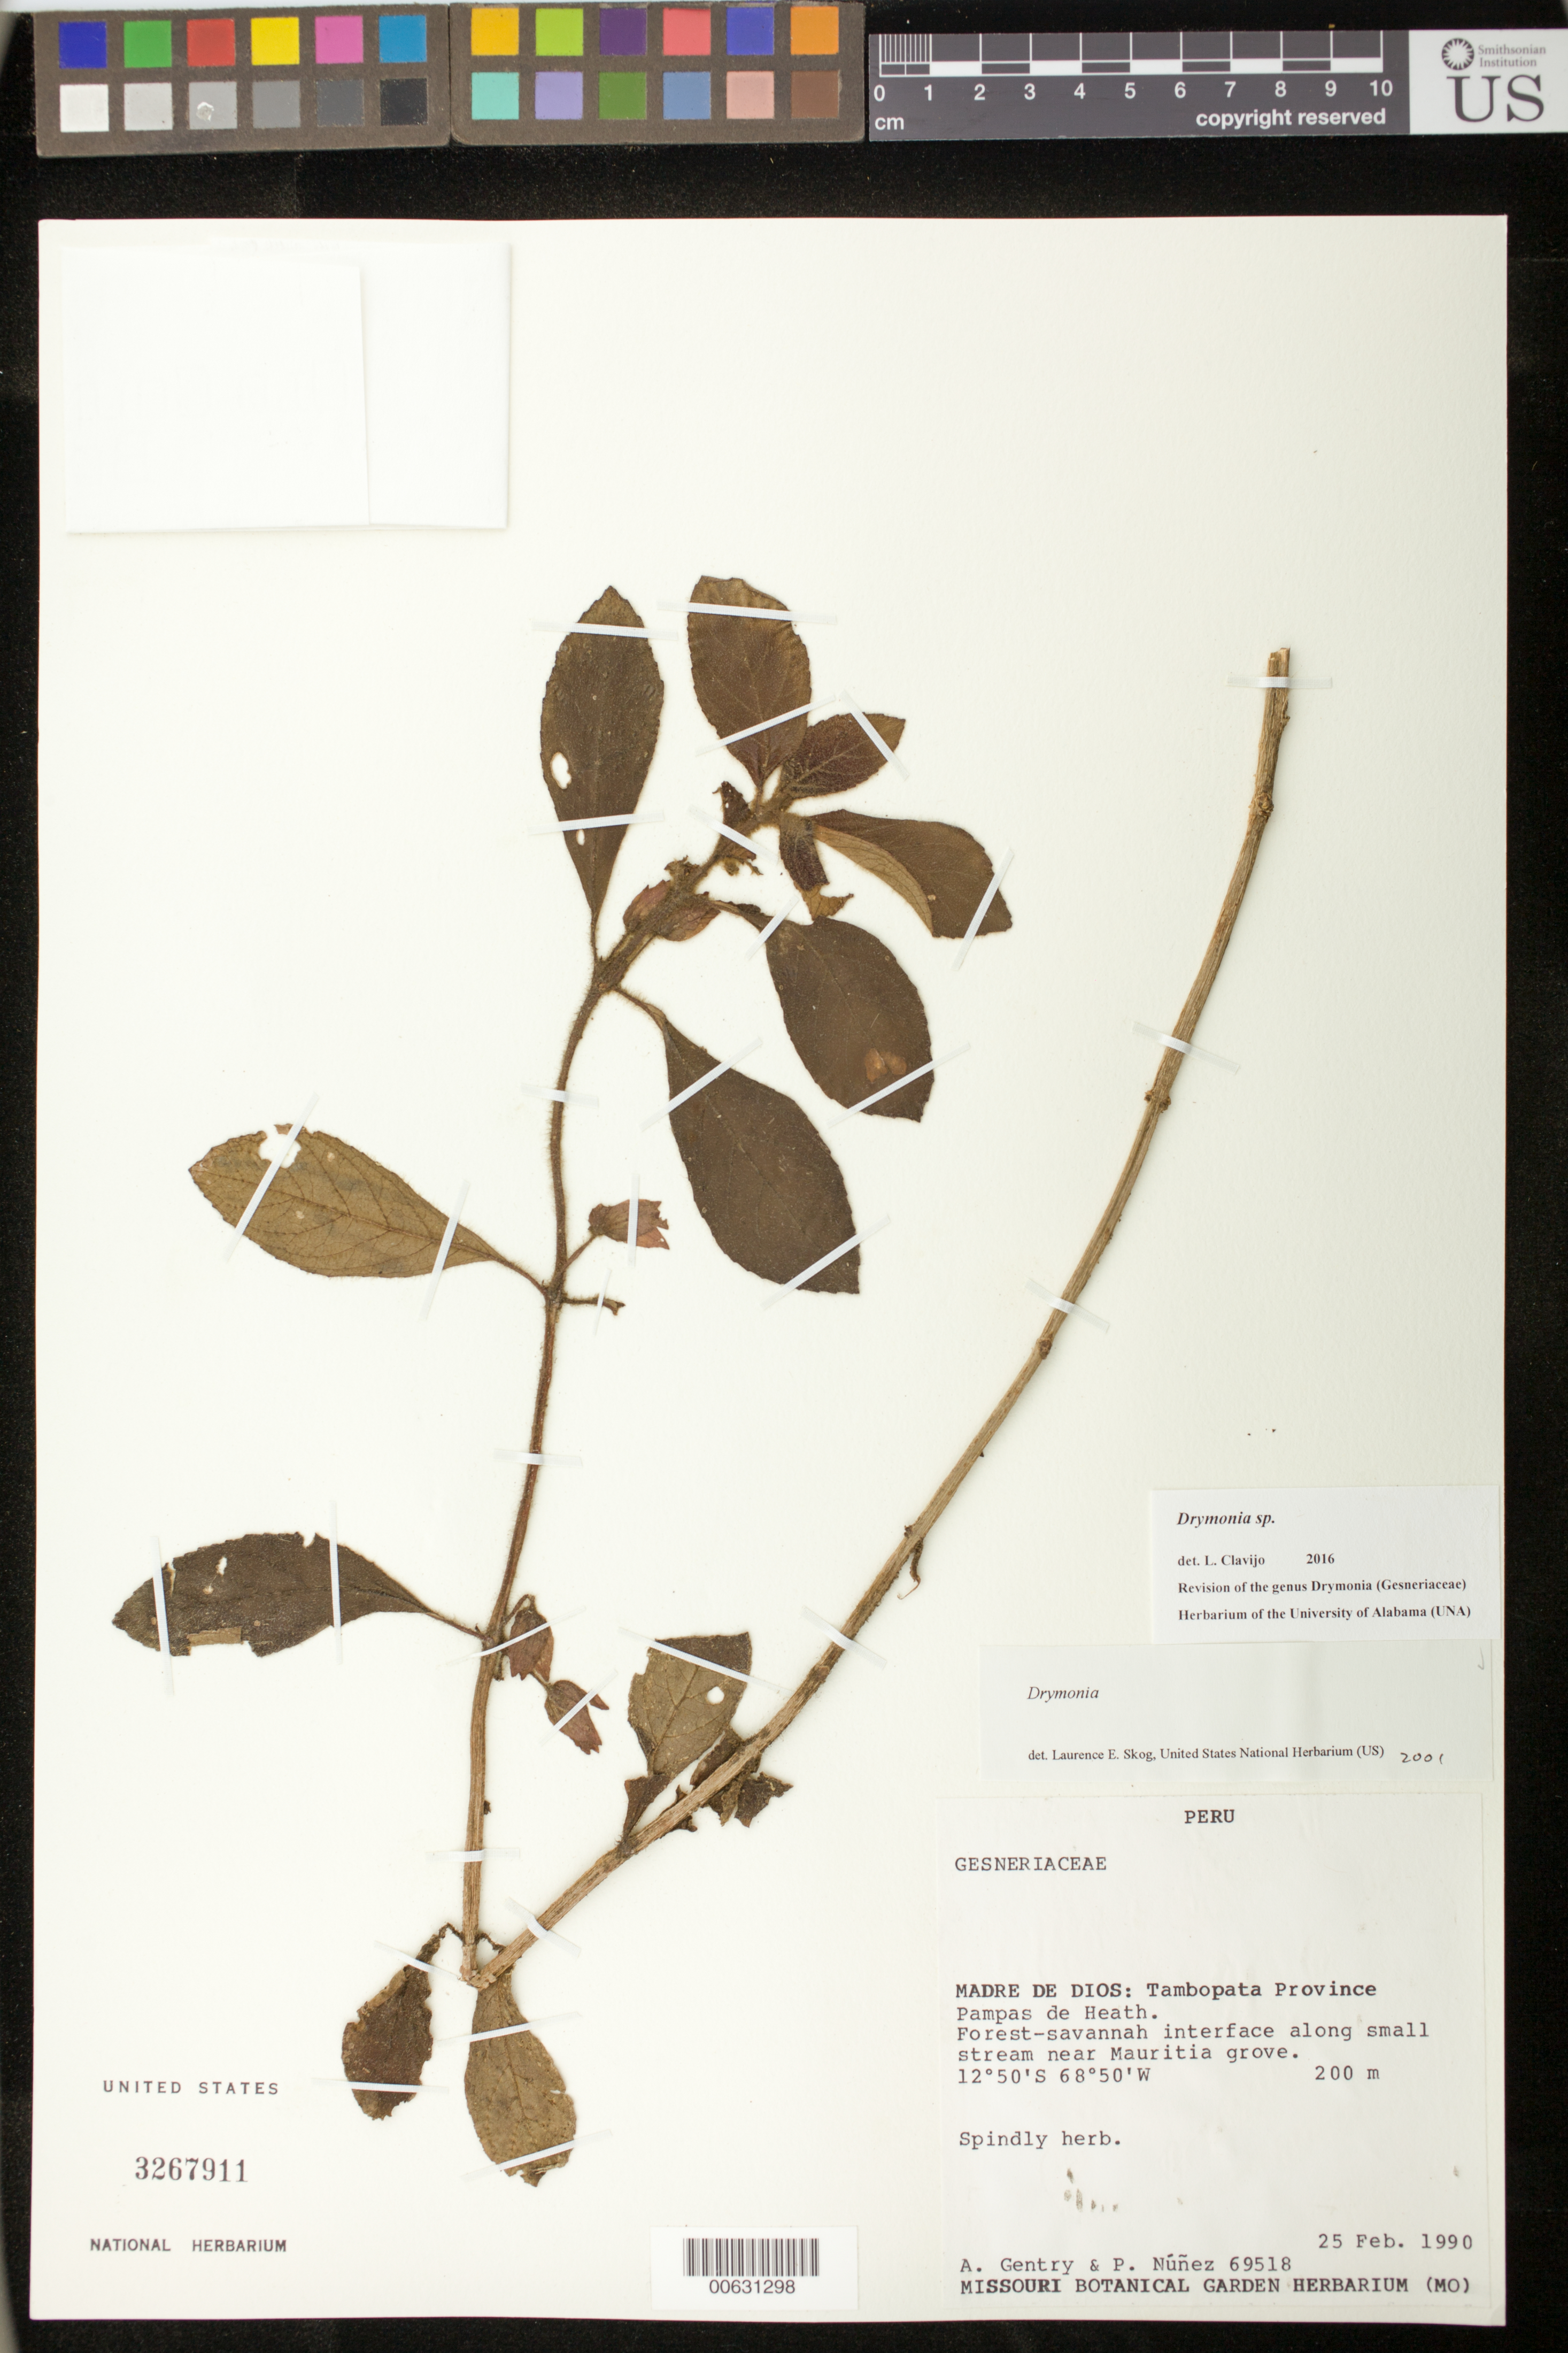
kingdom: Plantae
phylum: Tracheophyta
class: Magnoliopsida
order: Lamiales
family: Gesneriaceae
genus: Drymonia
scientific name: Drymonia sp.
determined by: Skog, Laurence E.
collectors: A. H. Gentry & P. Nuñez V.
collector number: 69518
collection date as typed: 25 Feb 1990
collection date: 1990-02-25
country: Peru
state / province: Madre de Dios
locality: Prov. Tambopata, Pampas de Heath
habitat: Forest-savannah interface along small stream near Mauritia grove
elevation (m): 200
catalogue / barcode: US 3267911